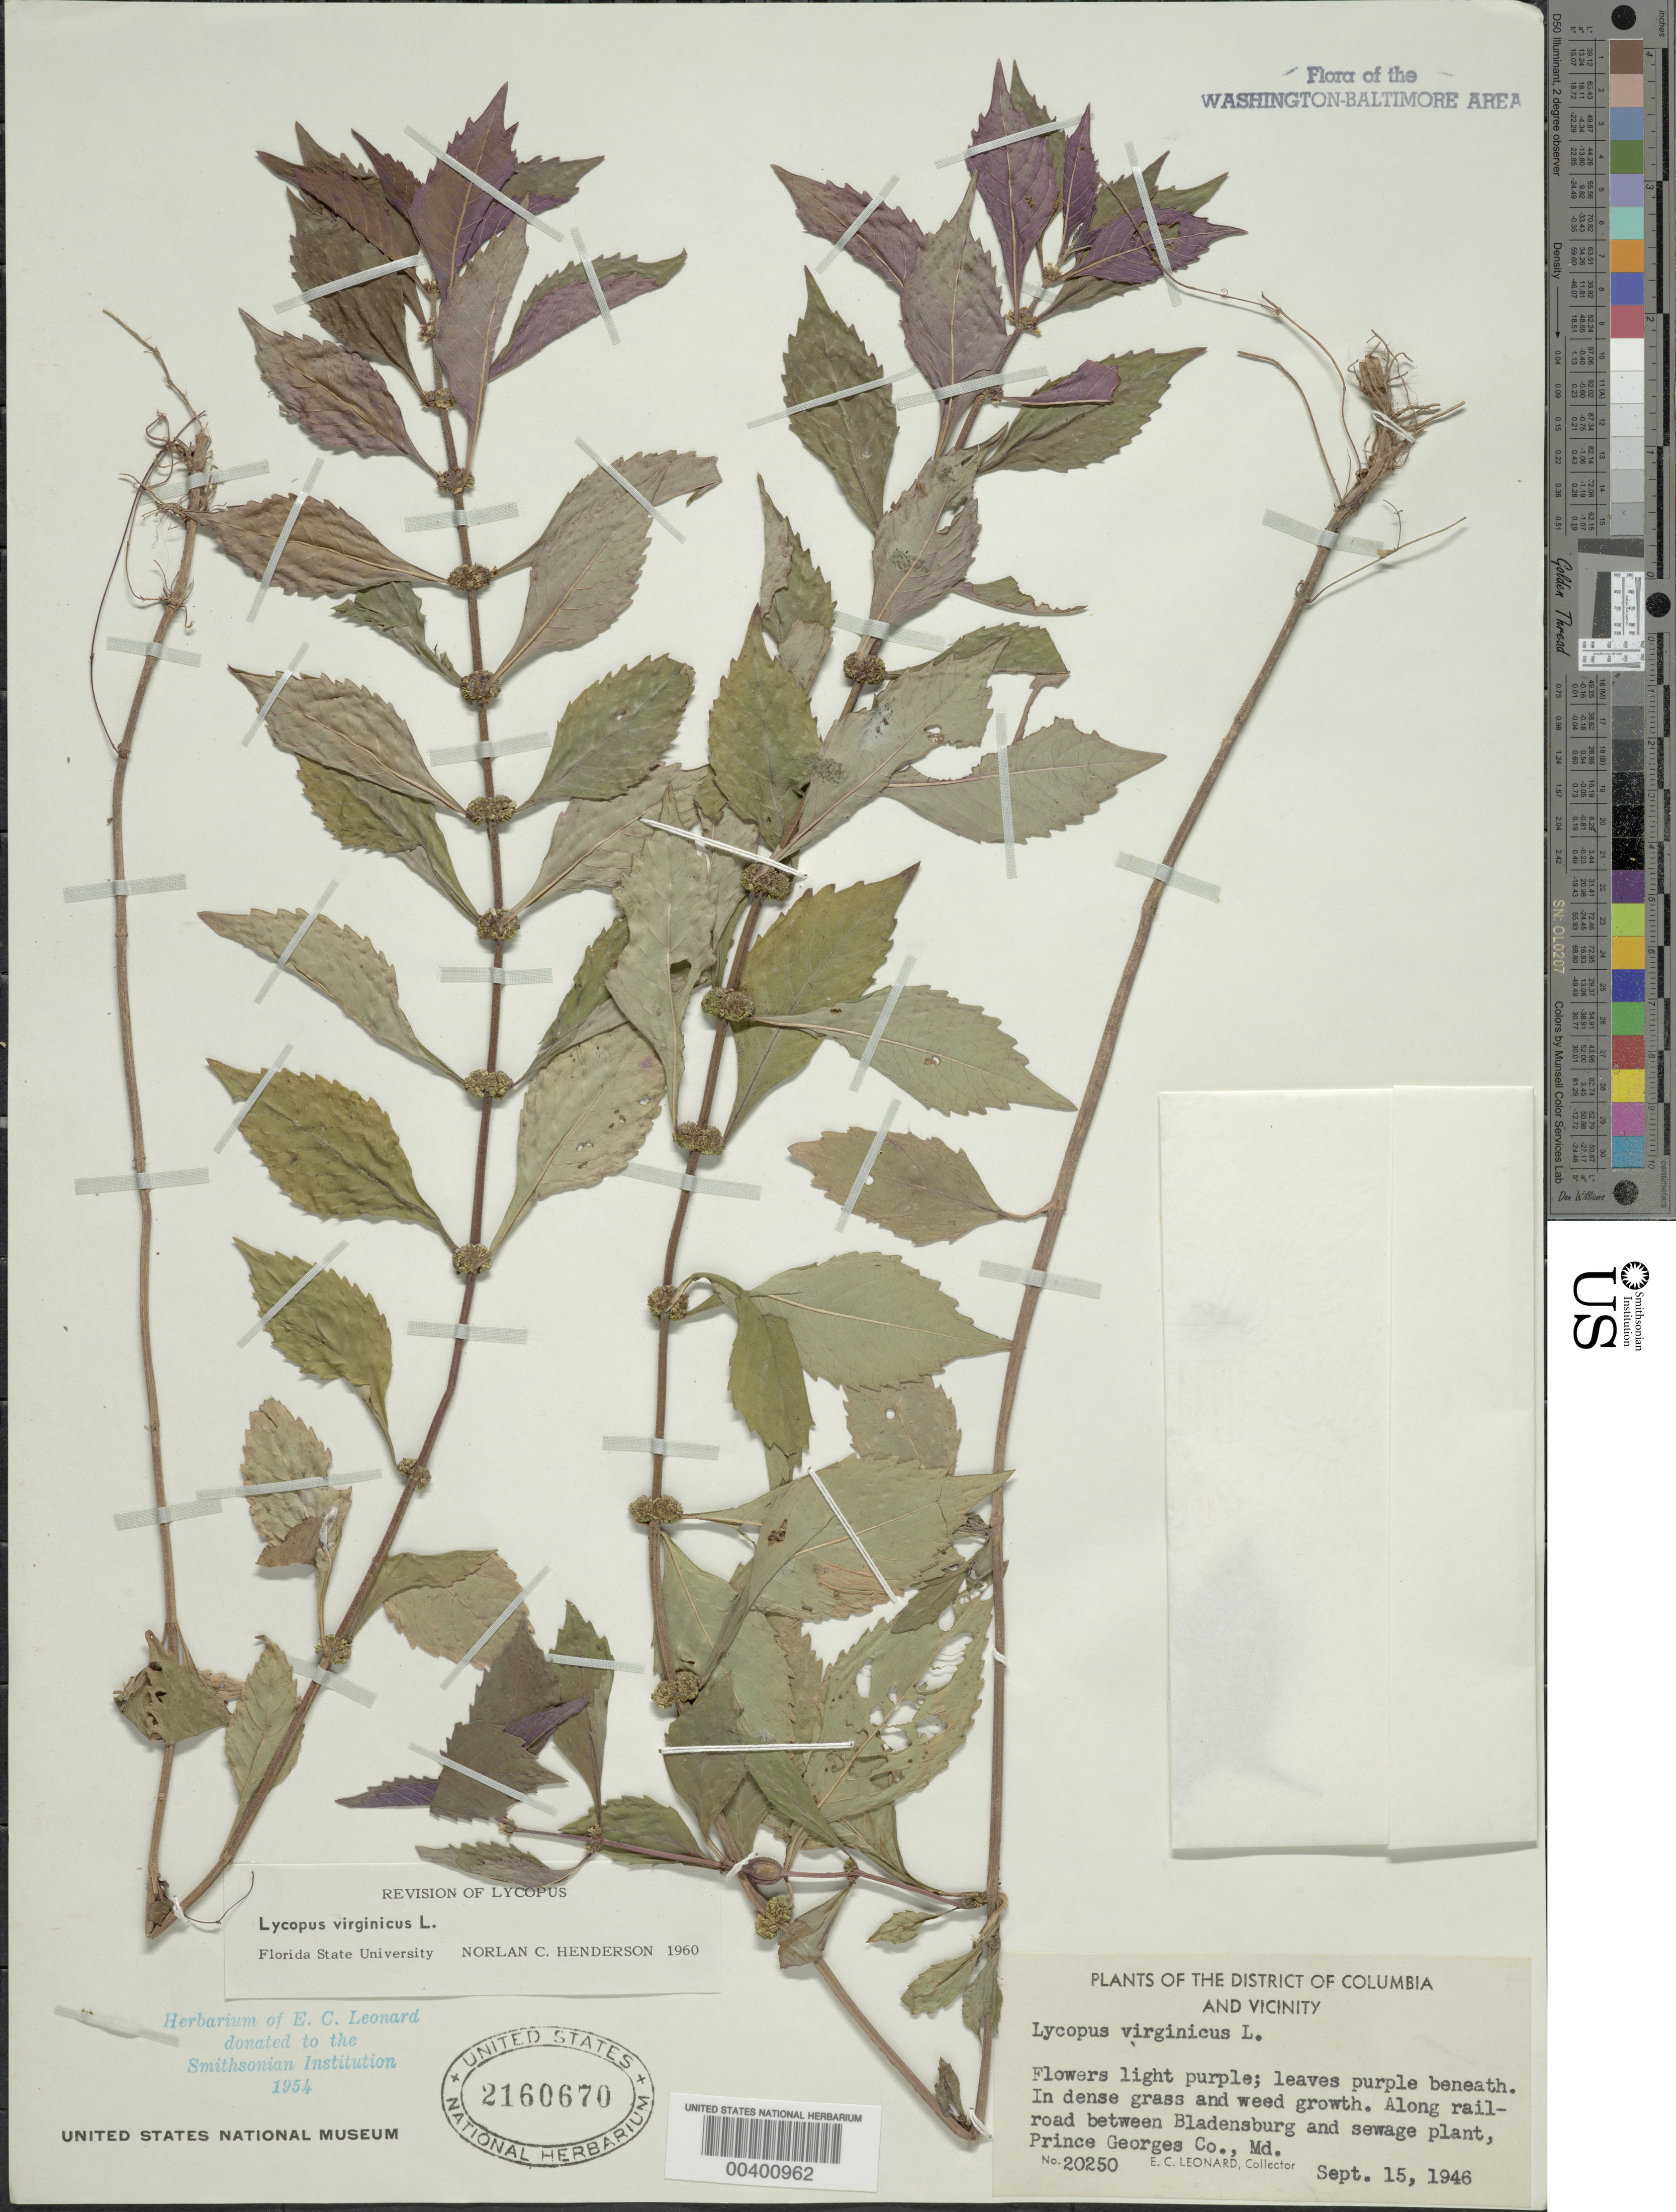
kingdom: Plantae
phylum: Tracheophyta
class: Magnoliopsida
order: Lamiales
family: Lamiaceae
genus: Lycopus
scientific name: Lycopus virginicus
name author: L.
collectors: E. C. Leonard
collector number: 20250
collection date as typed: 15 Sep 1946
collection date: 1946-09-15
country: United States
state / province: Maryland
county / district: Prince George's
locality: Below Bladensburg, west side of Railroad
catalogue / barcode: US 2160670